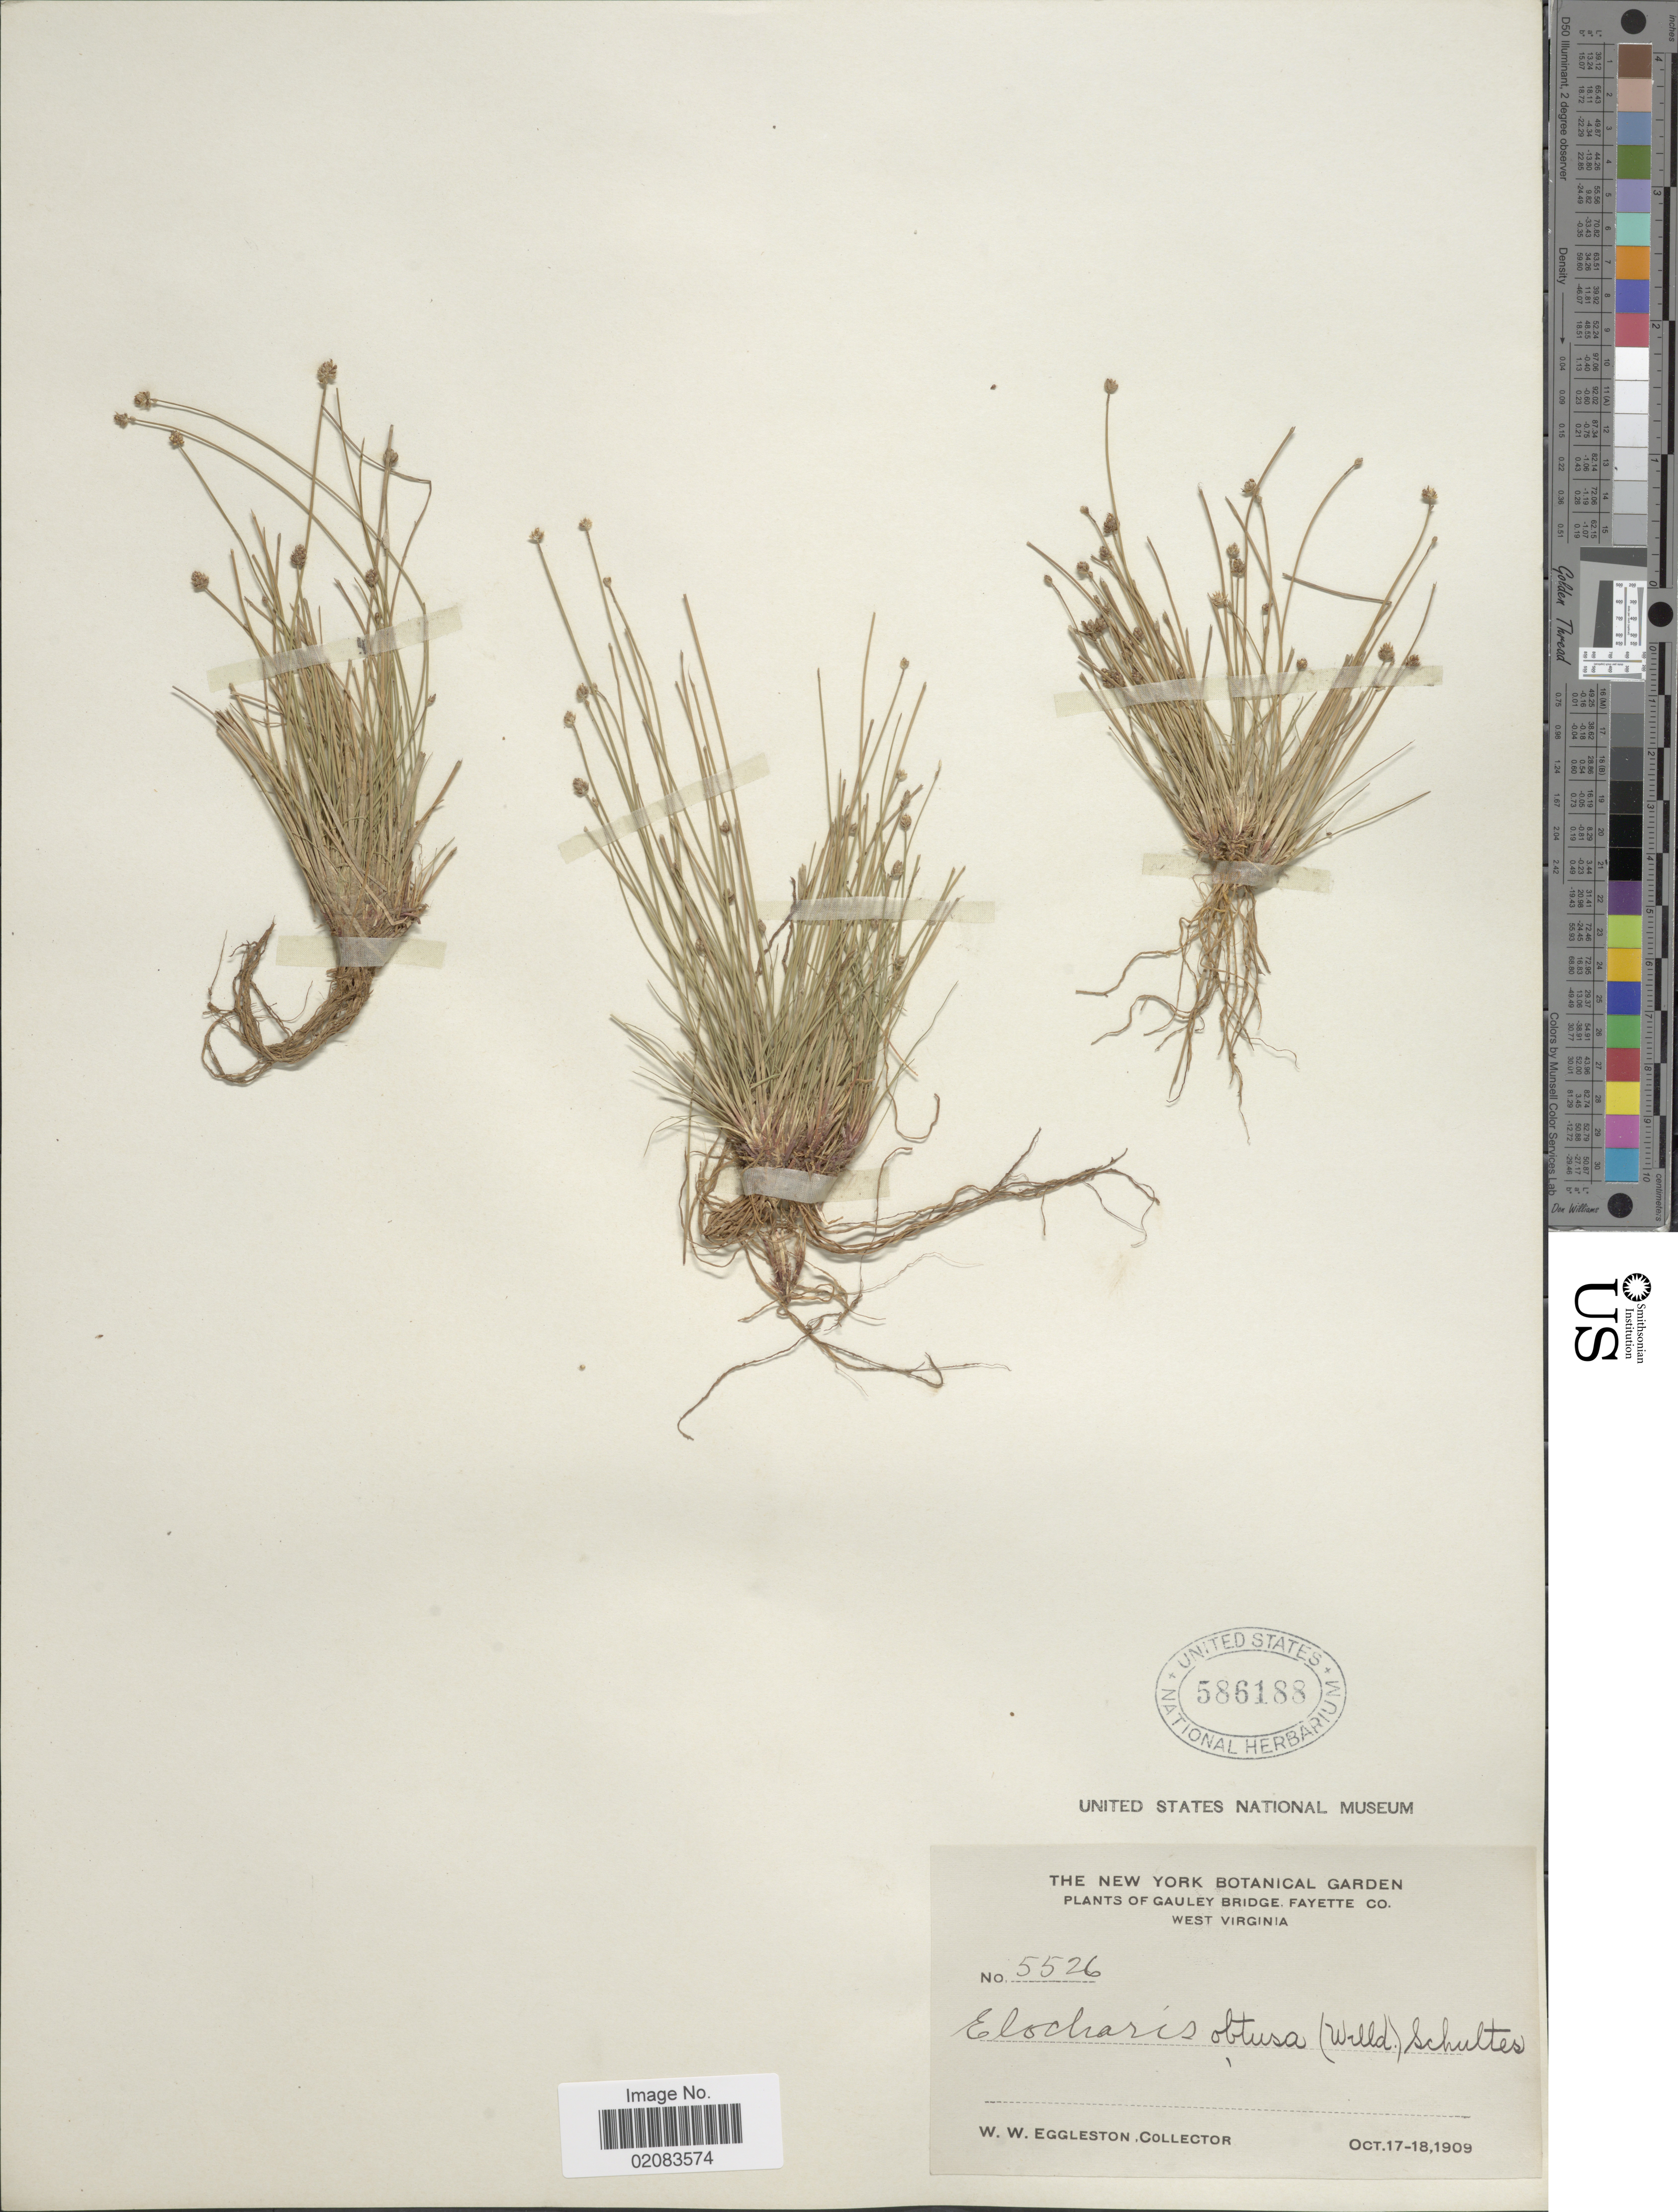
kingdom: Plantae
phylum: Tracheophyta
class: Liliopsida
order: Poales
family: Cyperaceae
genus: Eleocharis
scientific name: Eleocharis obtusa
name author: (Willd.) Schult.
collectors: W. W. Eggleston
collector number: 5526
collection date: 1909-10-17/1909-10-18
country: United States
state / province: West Virginia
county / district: Fayette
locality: Gauley Bridge, Fayette Co.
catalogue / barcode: US 586188